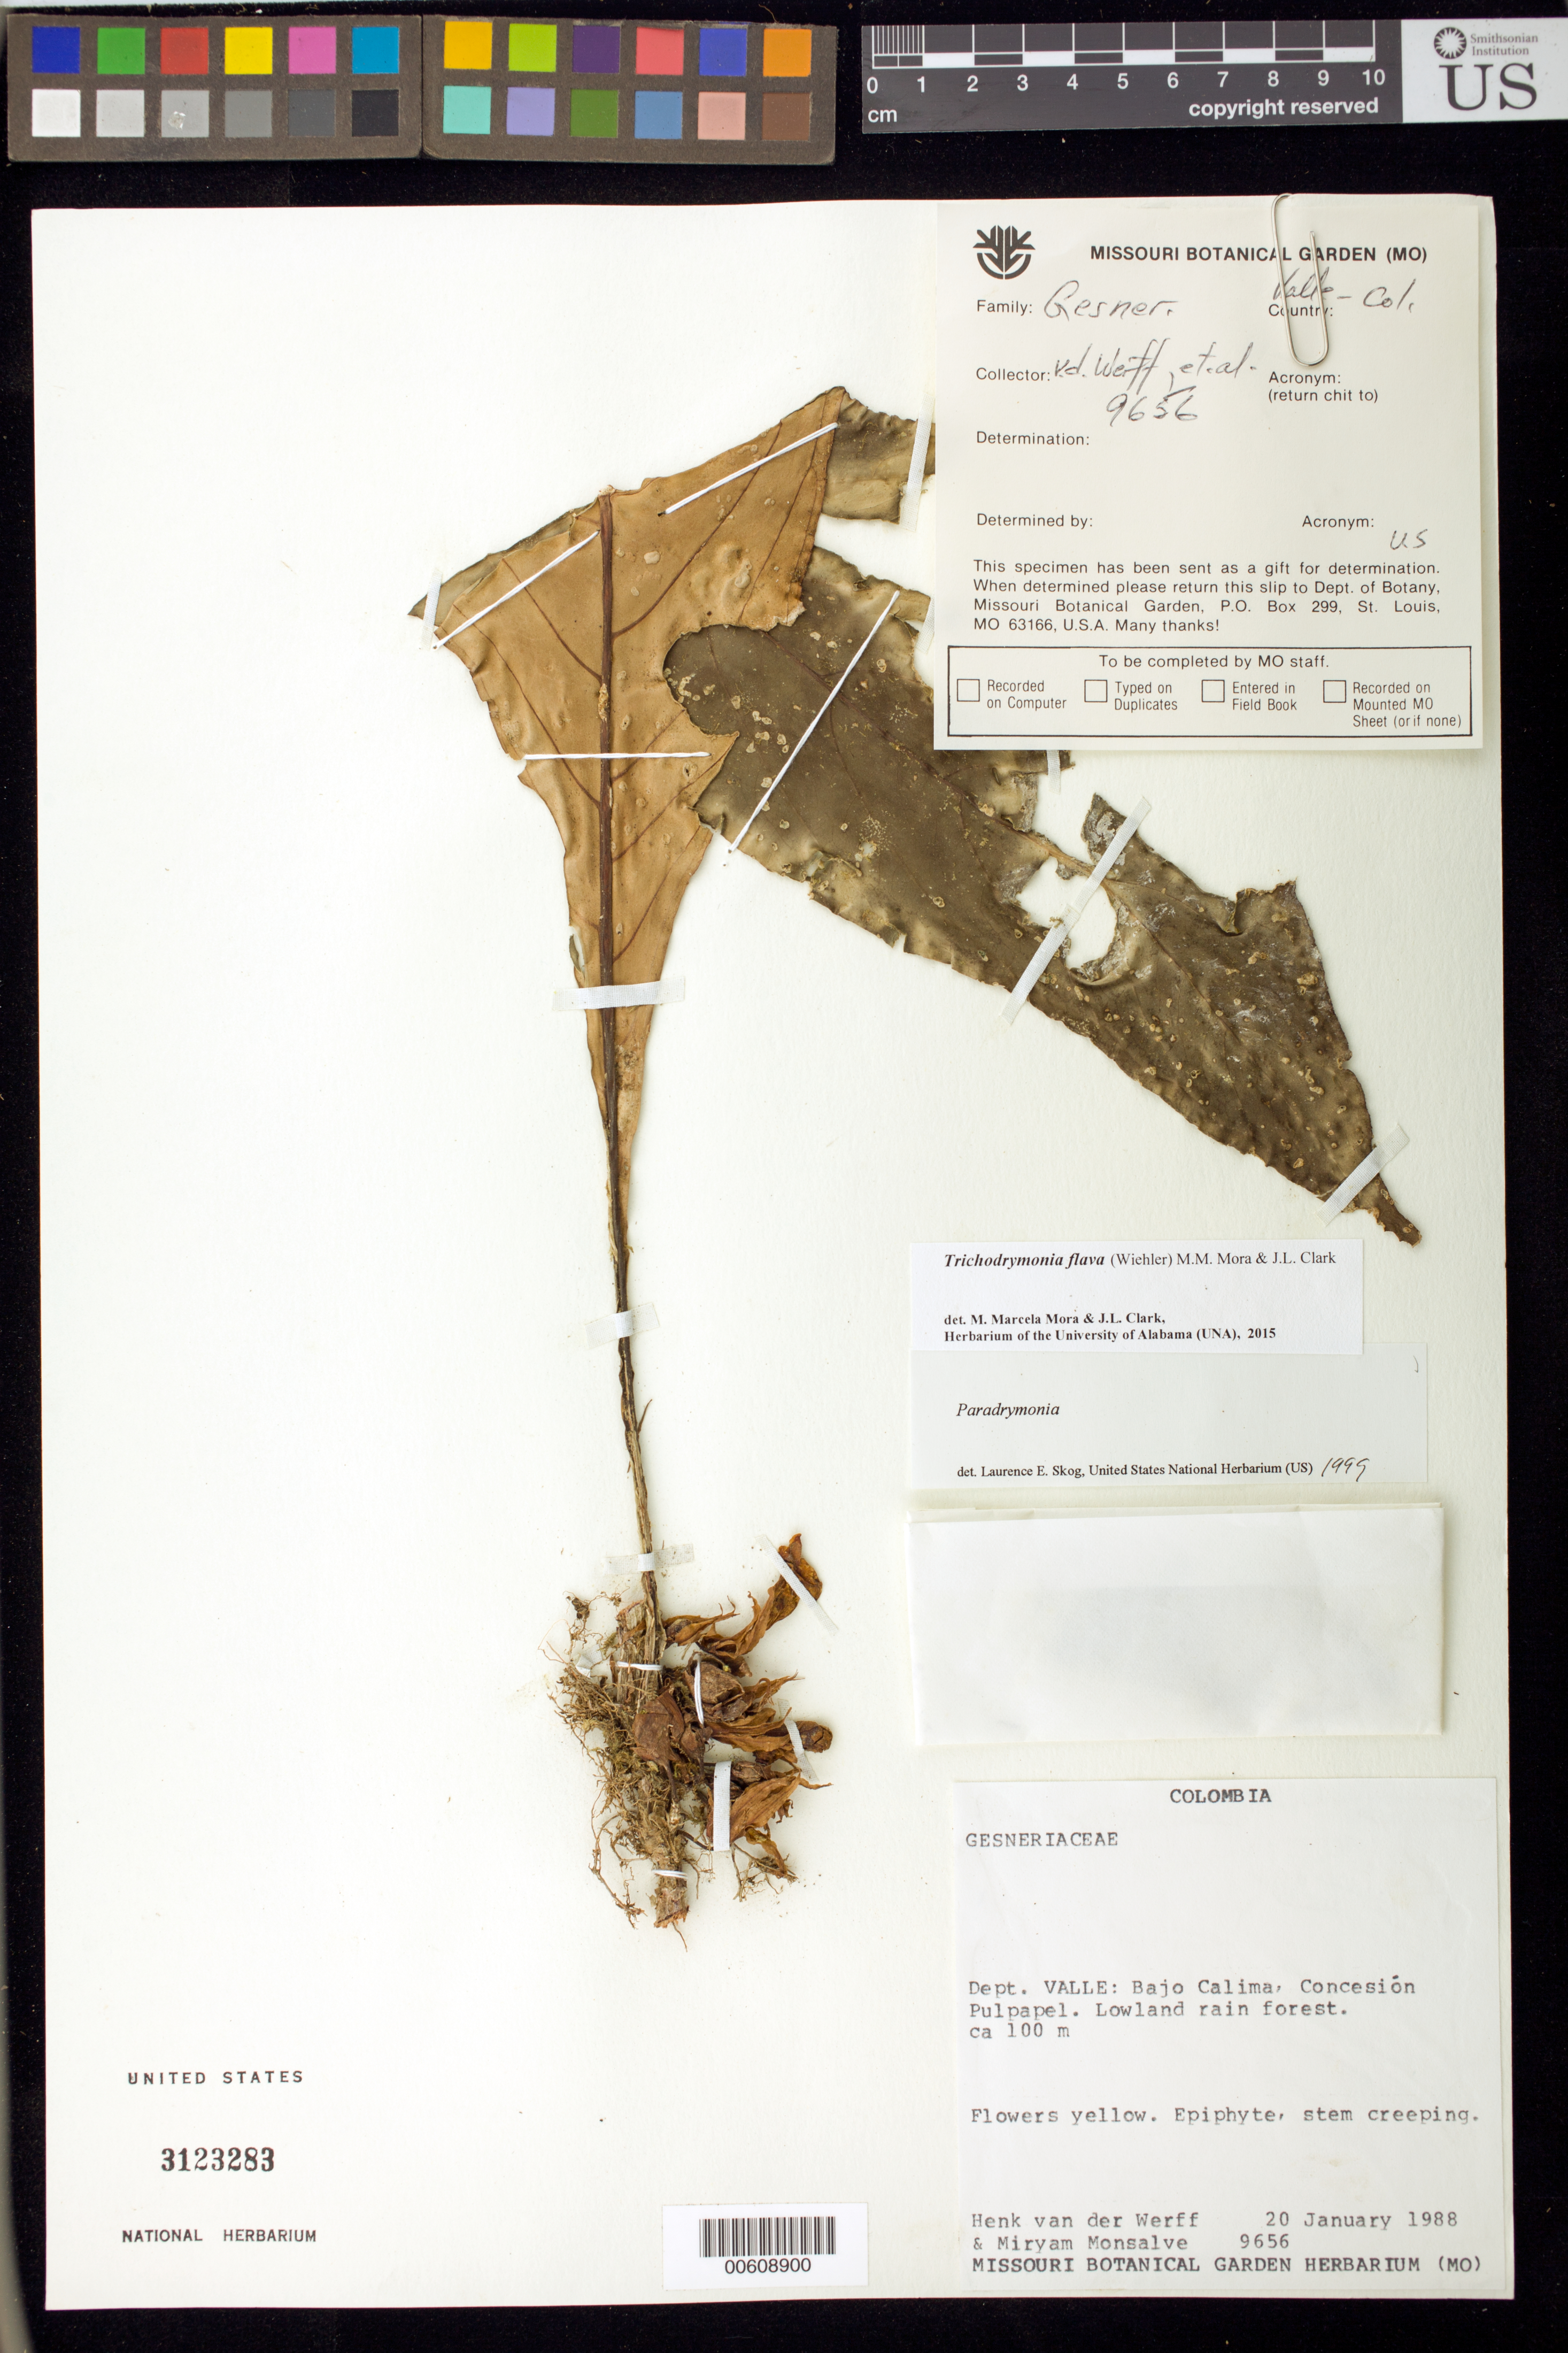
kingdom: Plantae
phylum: Tracheophyta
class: Magnoliopsida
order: Lamiales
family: Gesneriaceae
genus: Trichodrymonia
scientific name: Trichodrymonia flava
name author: (Wiehler) M.M. Mora & J.L. Clark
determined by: Mora, M. M.; Clark, J. L.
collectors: H. van der Werff & M. Monsalve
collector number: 9656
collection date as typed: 20 Jan 1988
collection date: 1988-01-20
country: Colombia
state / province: Valle del Cauca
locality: Bajo Calima, Concesión Pulpapel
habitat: Lowland rain forest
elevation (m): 100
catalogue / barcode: US 3123283